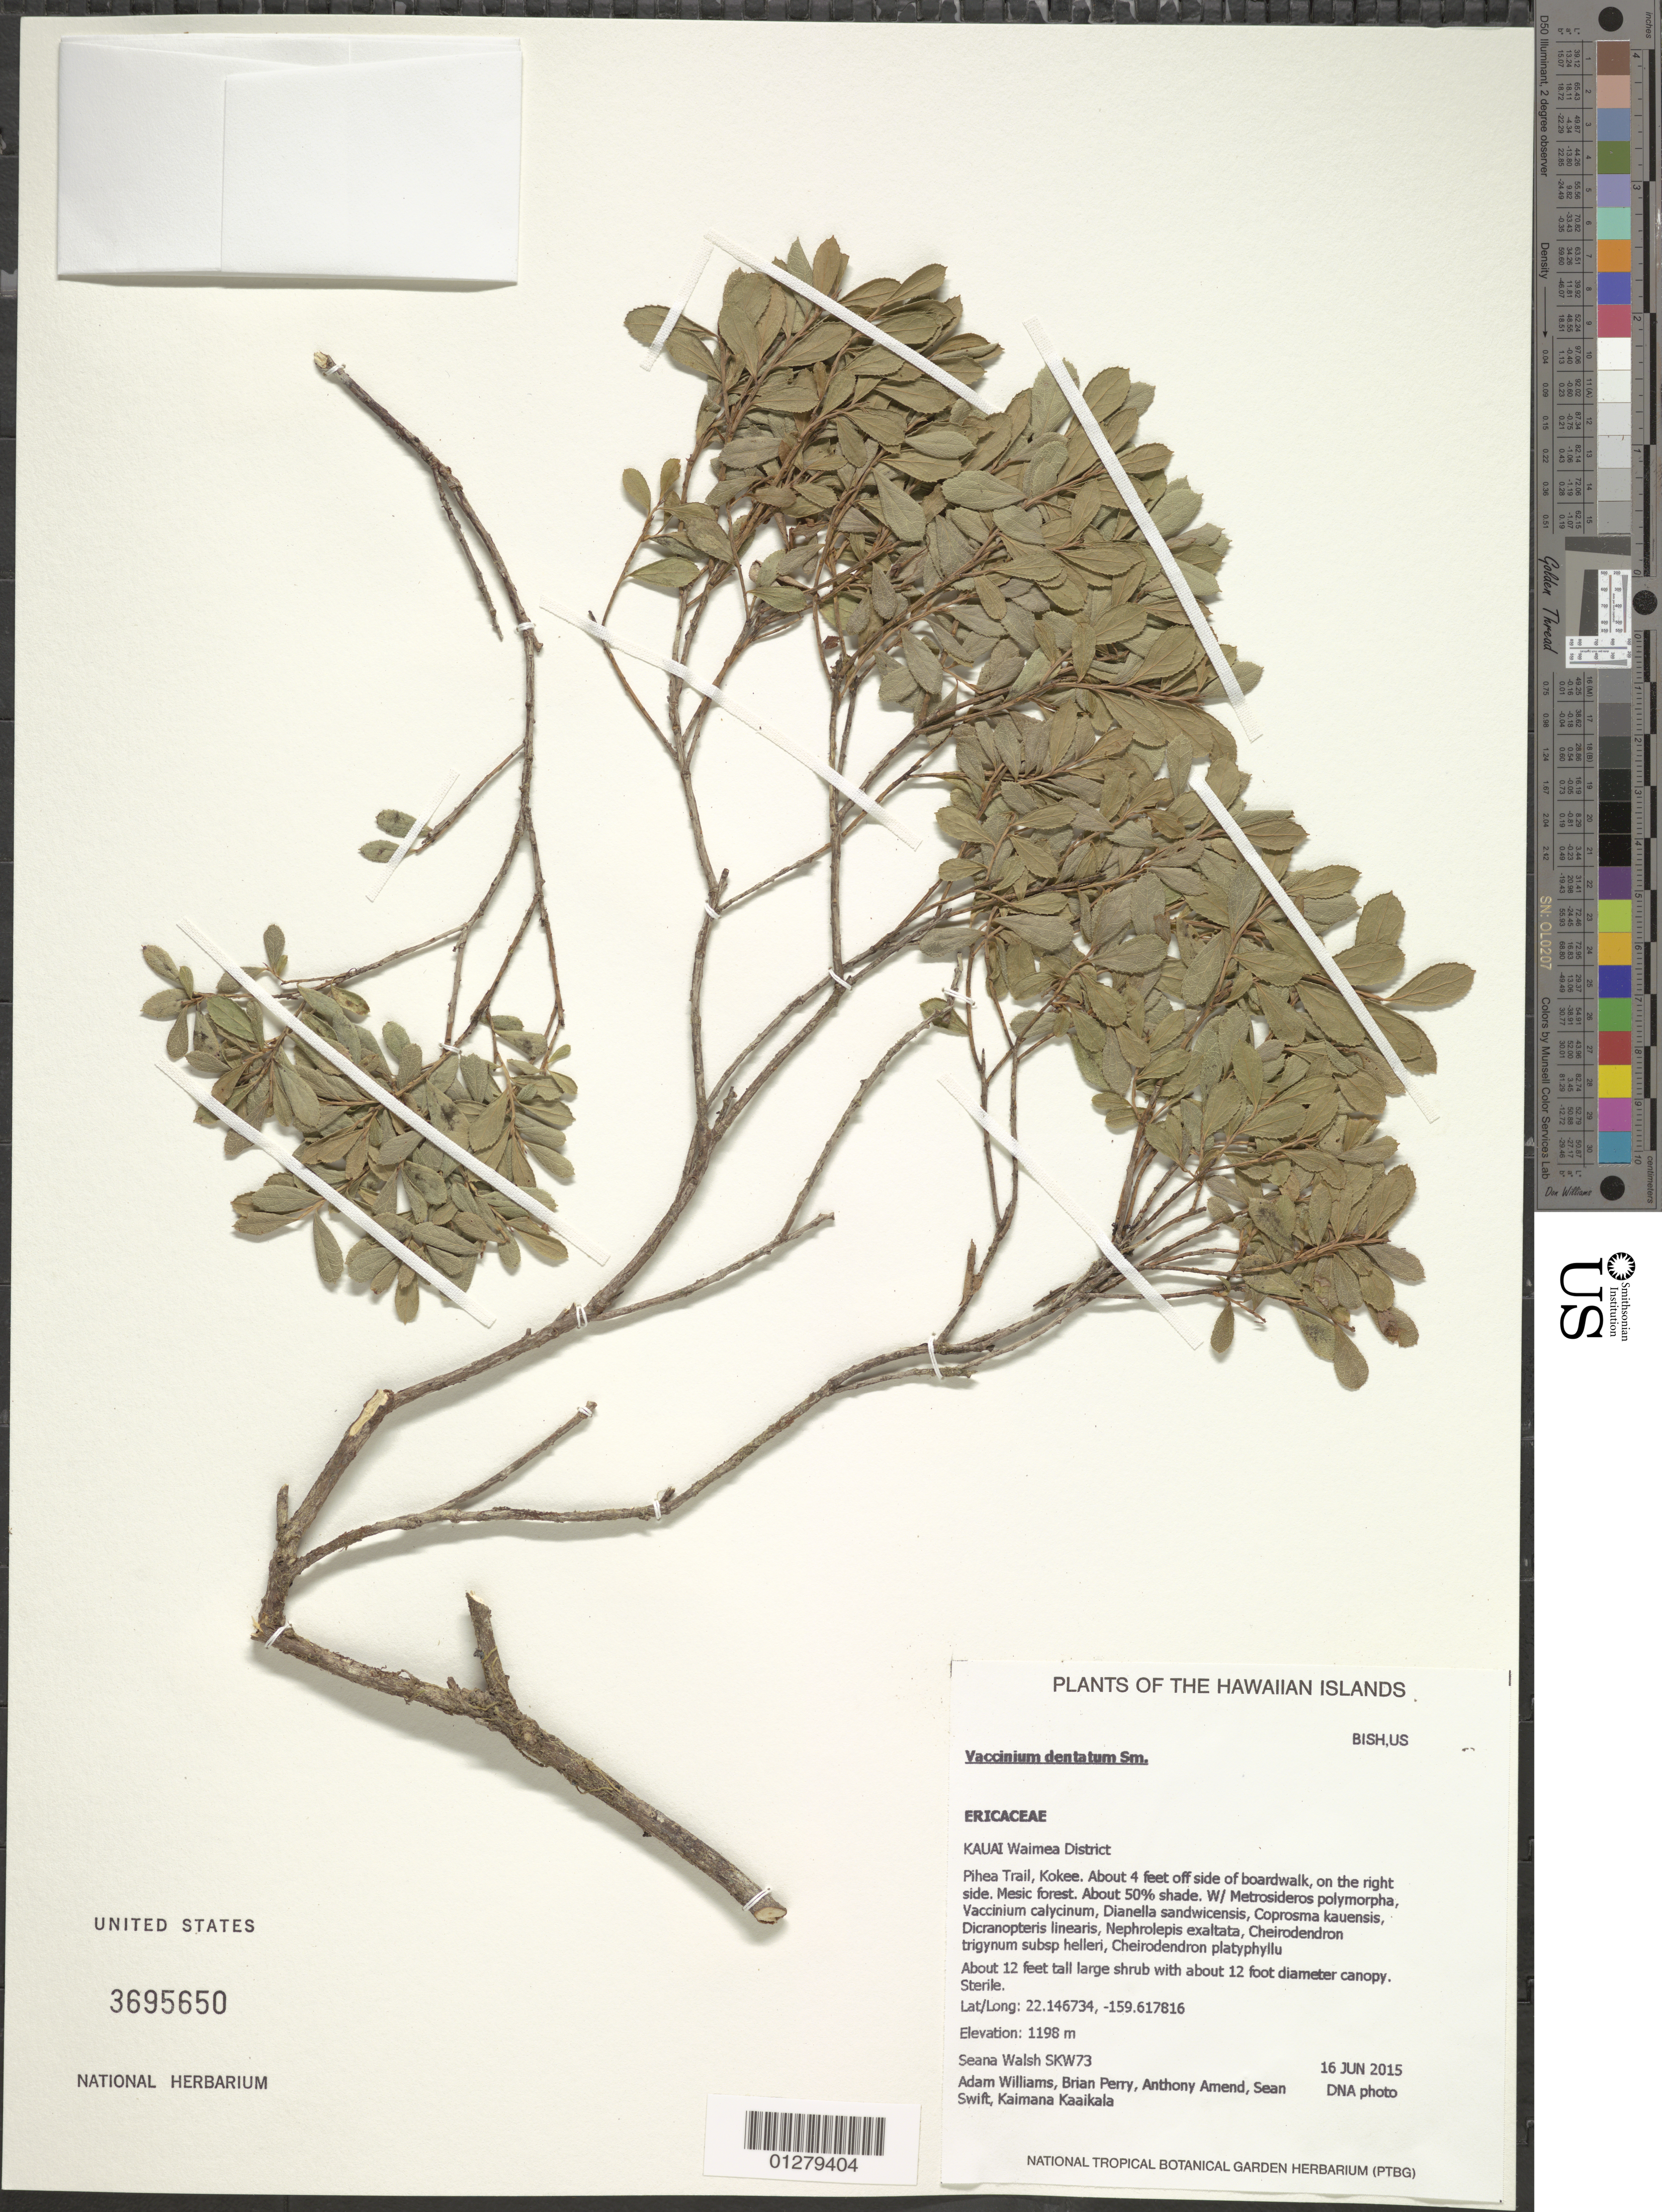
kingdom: Plantae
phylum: Tracheophyta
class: Magnoliopsida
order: Ericales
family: Ericaceae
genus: Vaccinium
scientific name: Vaccinium dentatum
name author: Sm.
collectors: S. Walsh, A. Williams, B. A. Perry, A. Amend, S. Swift & K. Kaaikala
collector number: SKW73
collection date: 2015-06-16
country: United States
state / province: Hawaii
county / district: Kauai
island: Kaua'i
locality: Waimea District, Pihea Trail, Kokee, about 4 feet off side of boardwalk, on the right side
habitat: Mesic forest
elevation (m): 1198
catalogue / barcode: US 3695650